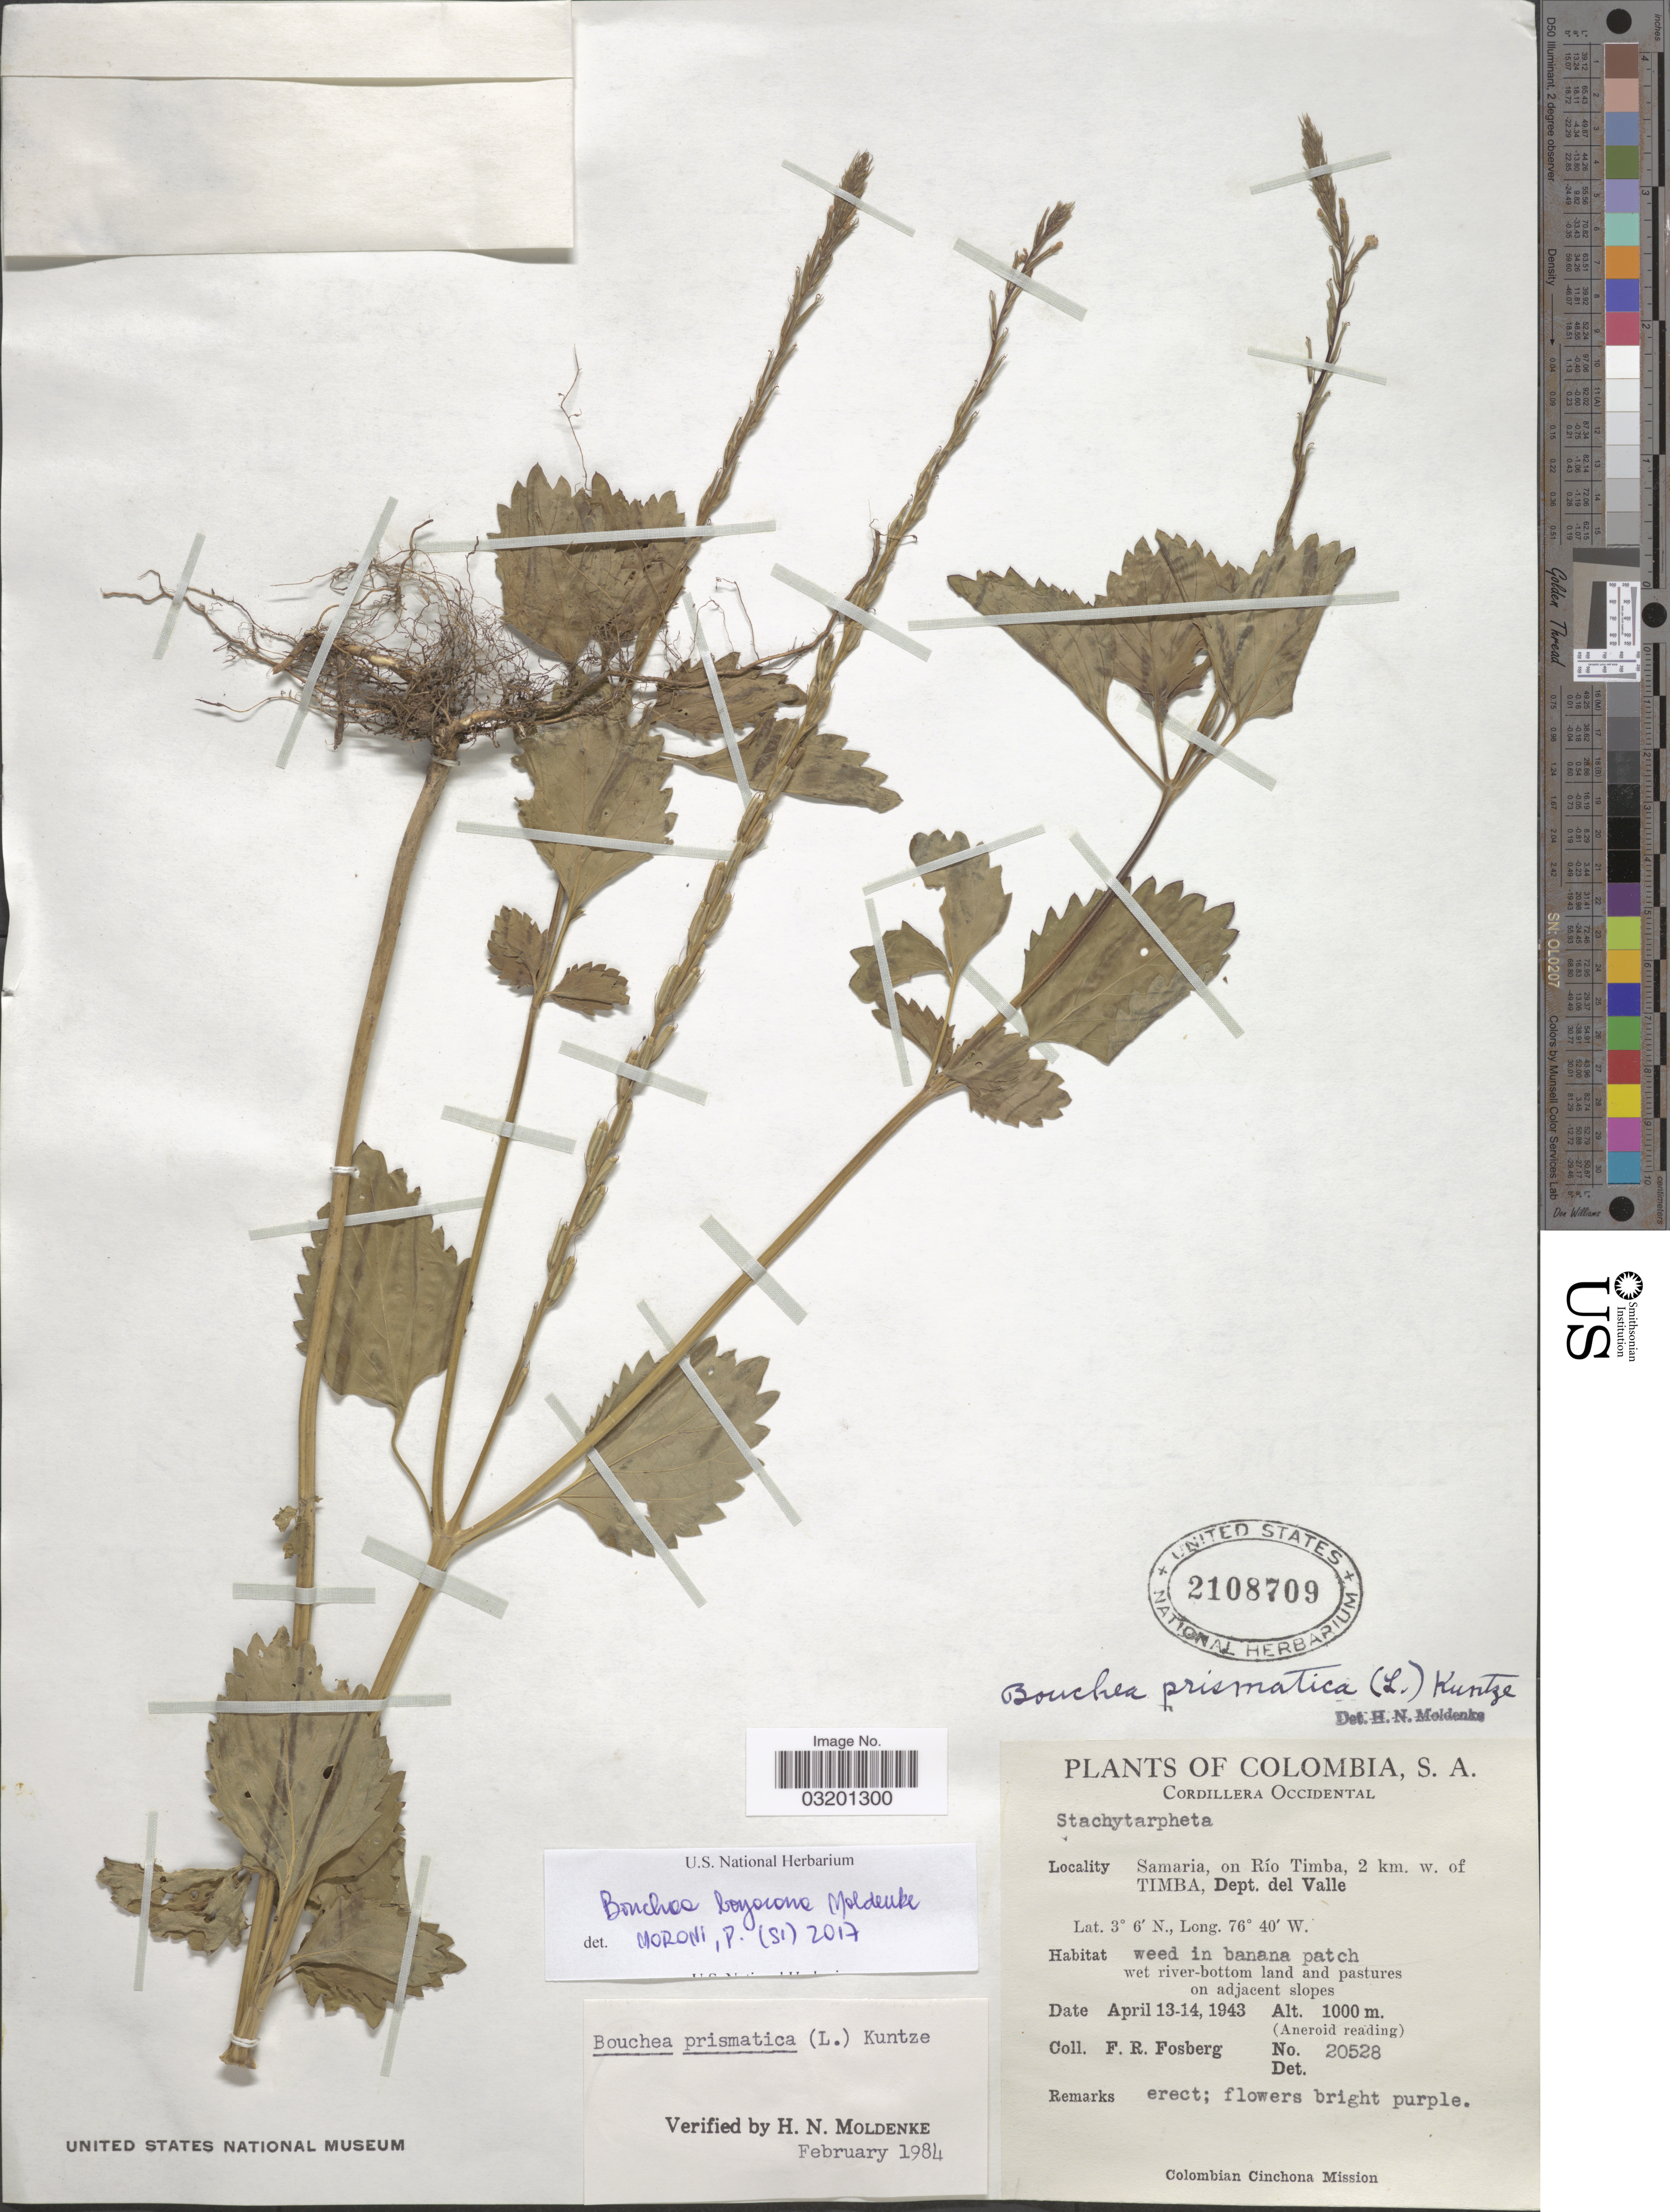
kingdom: Plantae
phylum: Tracheophyta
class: Magnoliopsida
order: Lamiales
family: Verbenaceae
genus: Bouchea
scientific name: Bouchea boyacana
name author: Moldenke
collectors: F. R. Fosberg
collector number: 20528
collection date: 1943-04-13/1943-04-14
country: Colombia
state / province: Valle del Cauca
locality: Cordillera Occidental, Samaria, on Río Timba, 2 km. w. of Timba, Dept. del Valle.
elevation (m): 1000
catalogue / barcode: US 2108709